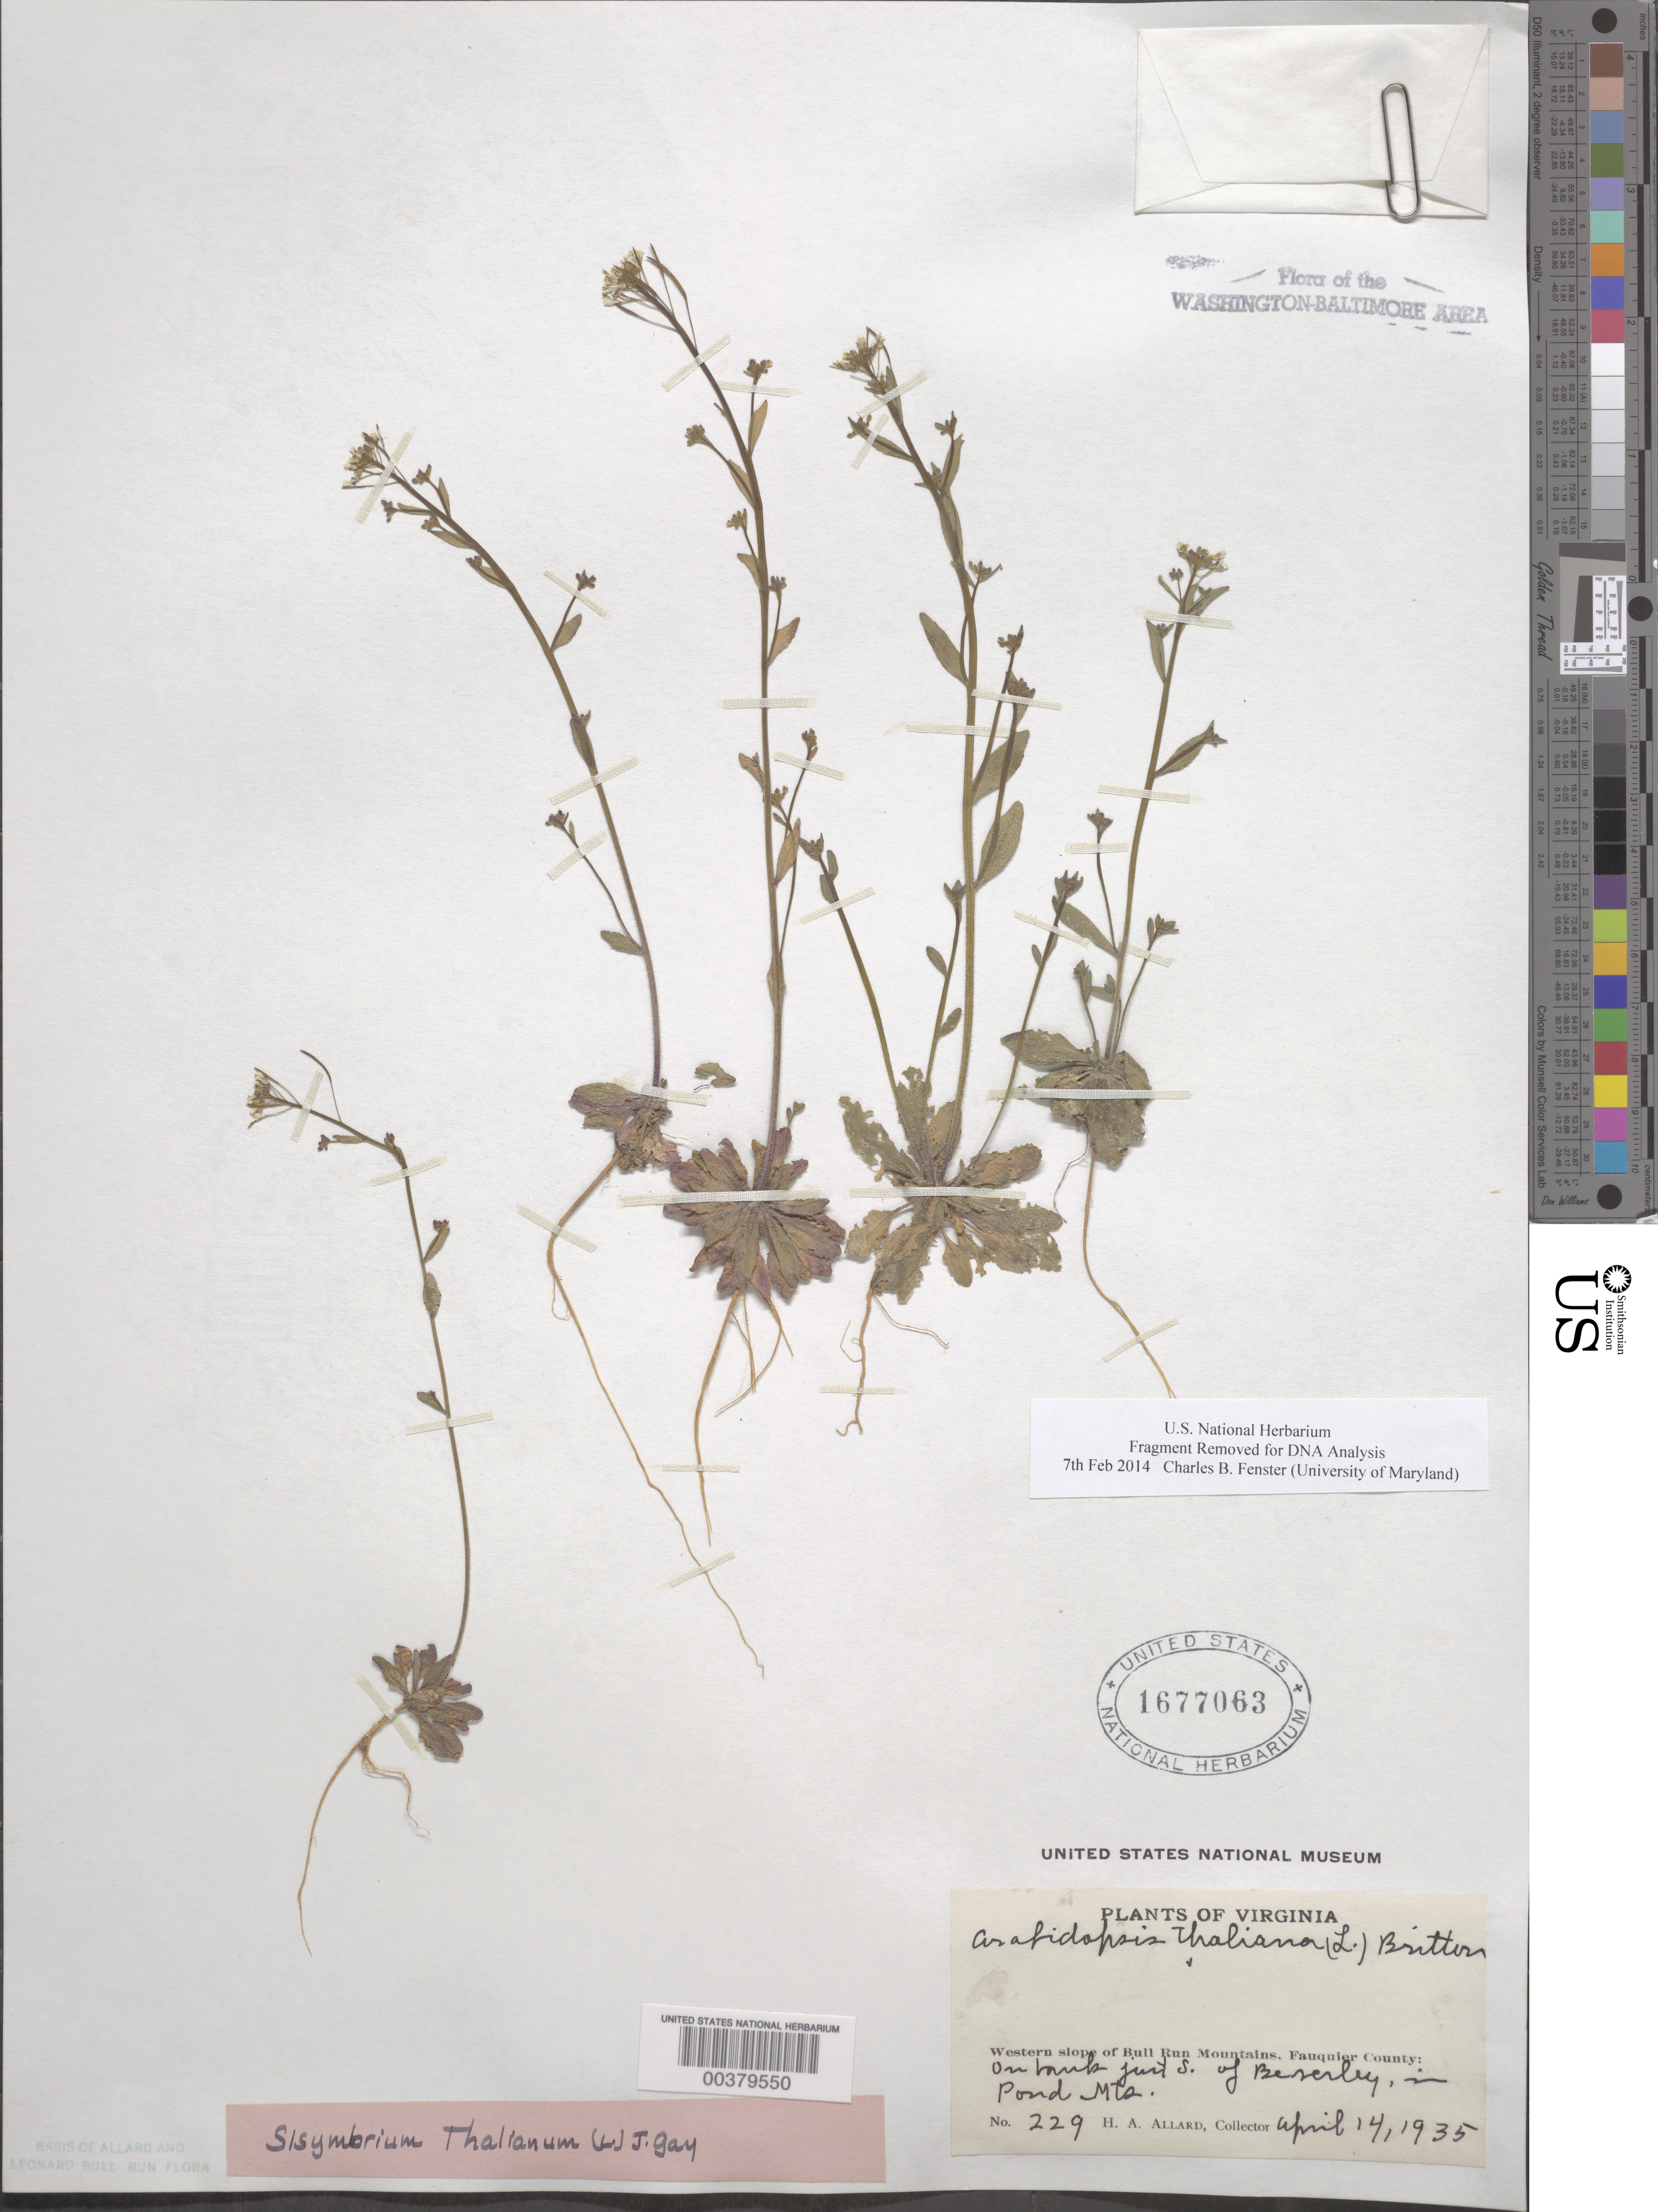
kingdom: Plantae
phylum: Tracheophyta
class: Magnoliopsida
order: Brassicales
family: Brassicaceae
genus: Arabidopsis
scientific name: Arabidopsis thaliana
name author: (L.) Heynh.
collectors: H. A. Allard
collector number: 229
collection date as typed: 14 Apr 1935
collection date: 1935-04-14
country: United States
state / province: Virginia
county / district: Fauquier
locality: South of Beverley, in Pond Mts Bull Run Mts.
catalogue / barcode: US 1677063